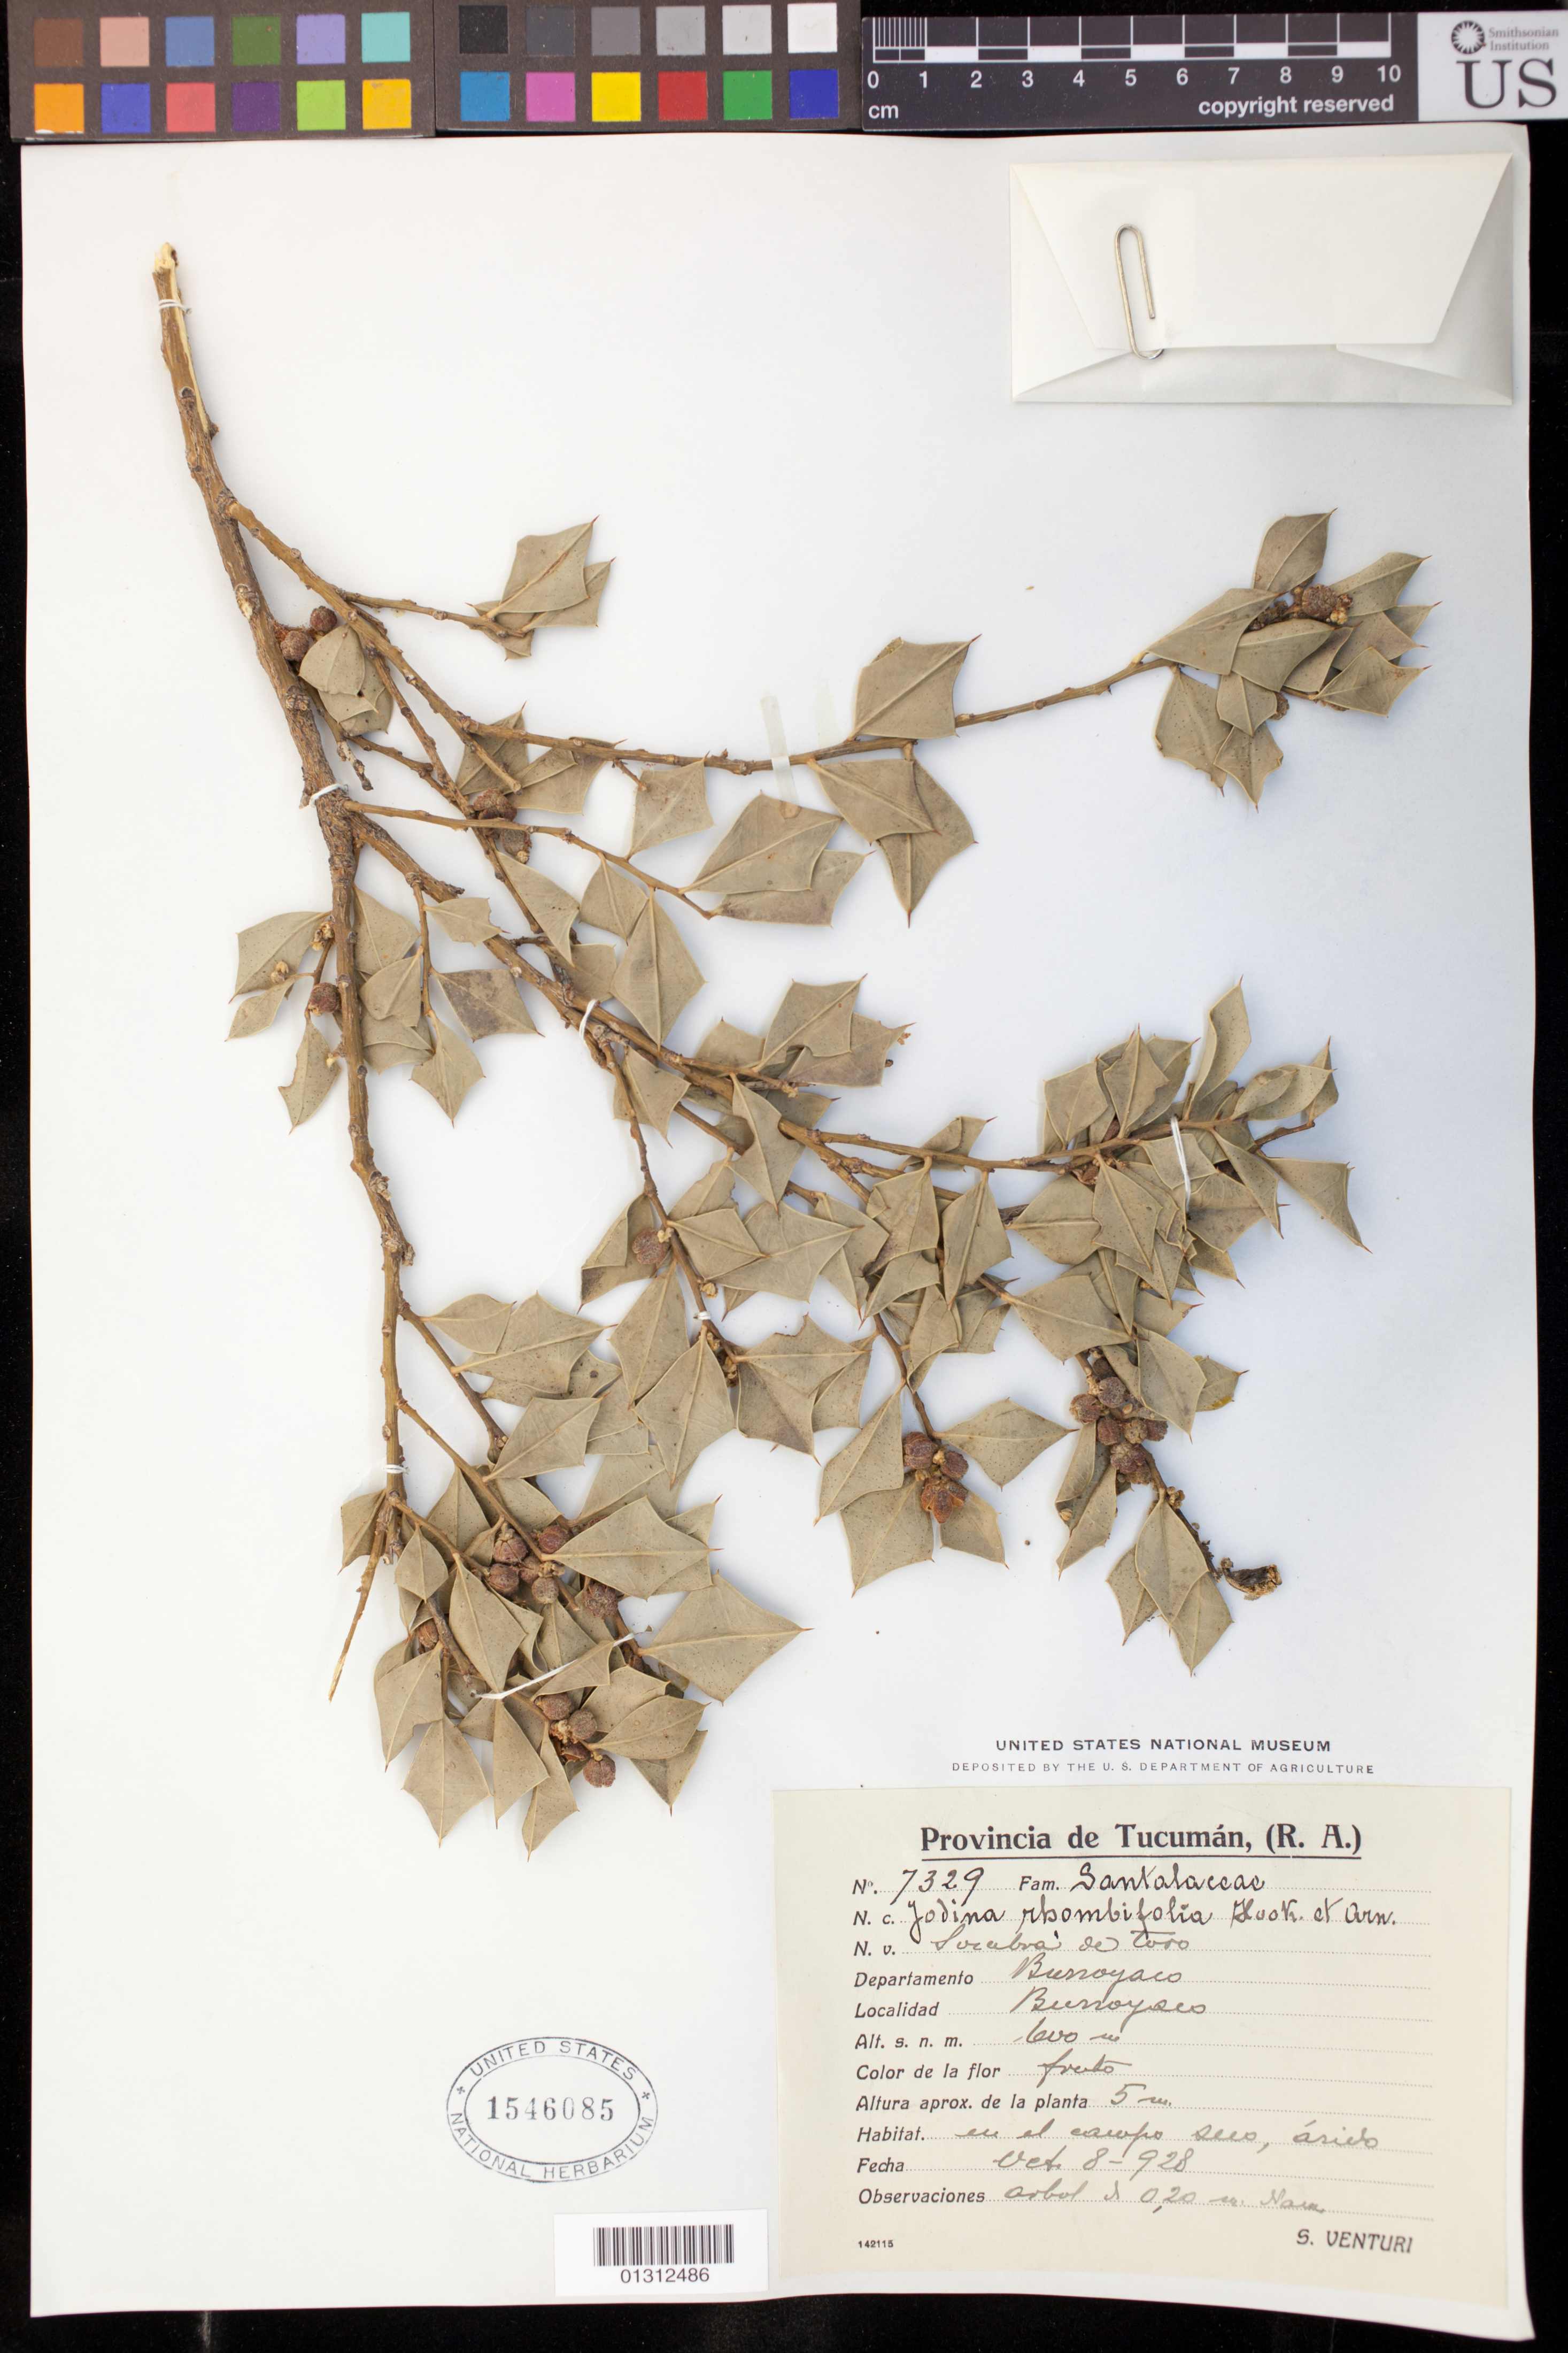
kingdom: Plantae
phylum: Tracheophyta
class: Magnoliopsida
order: Santalales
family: Cervantesiaceae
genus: Jodina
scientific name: Jodina rhombifolia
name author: (Hook. & Arn.) Reissek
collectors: S. Venturi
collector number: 7329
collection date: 1928-10-08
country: Argentina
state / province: Tucuman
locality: Burroyaco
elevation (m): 0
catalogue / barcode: US 1546085